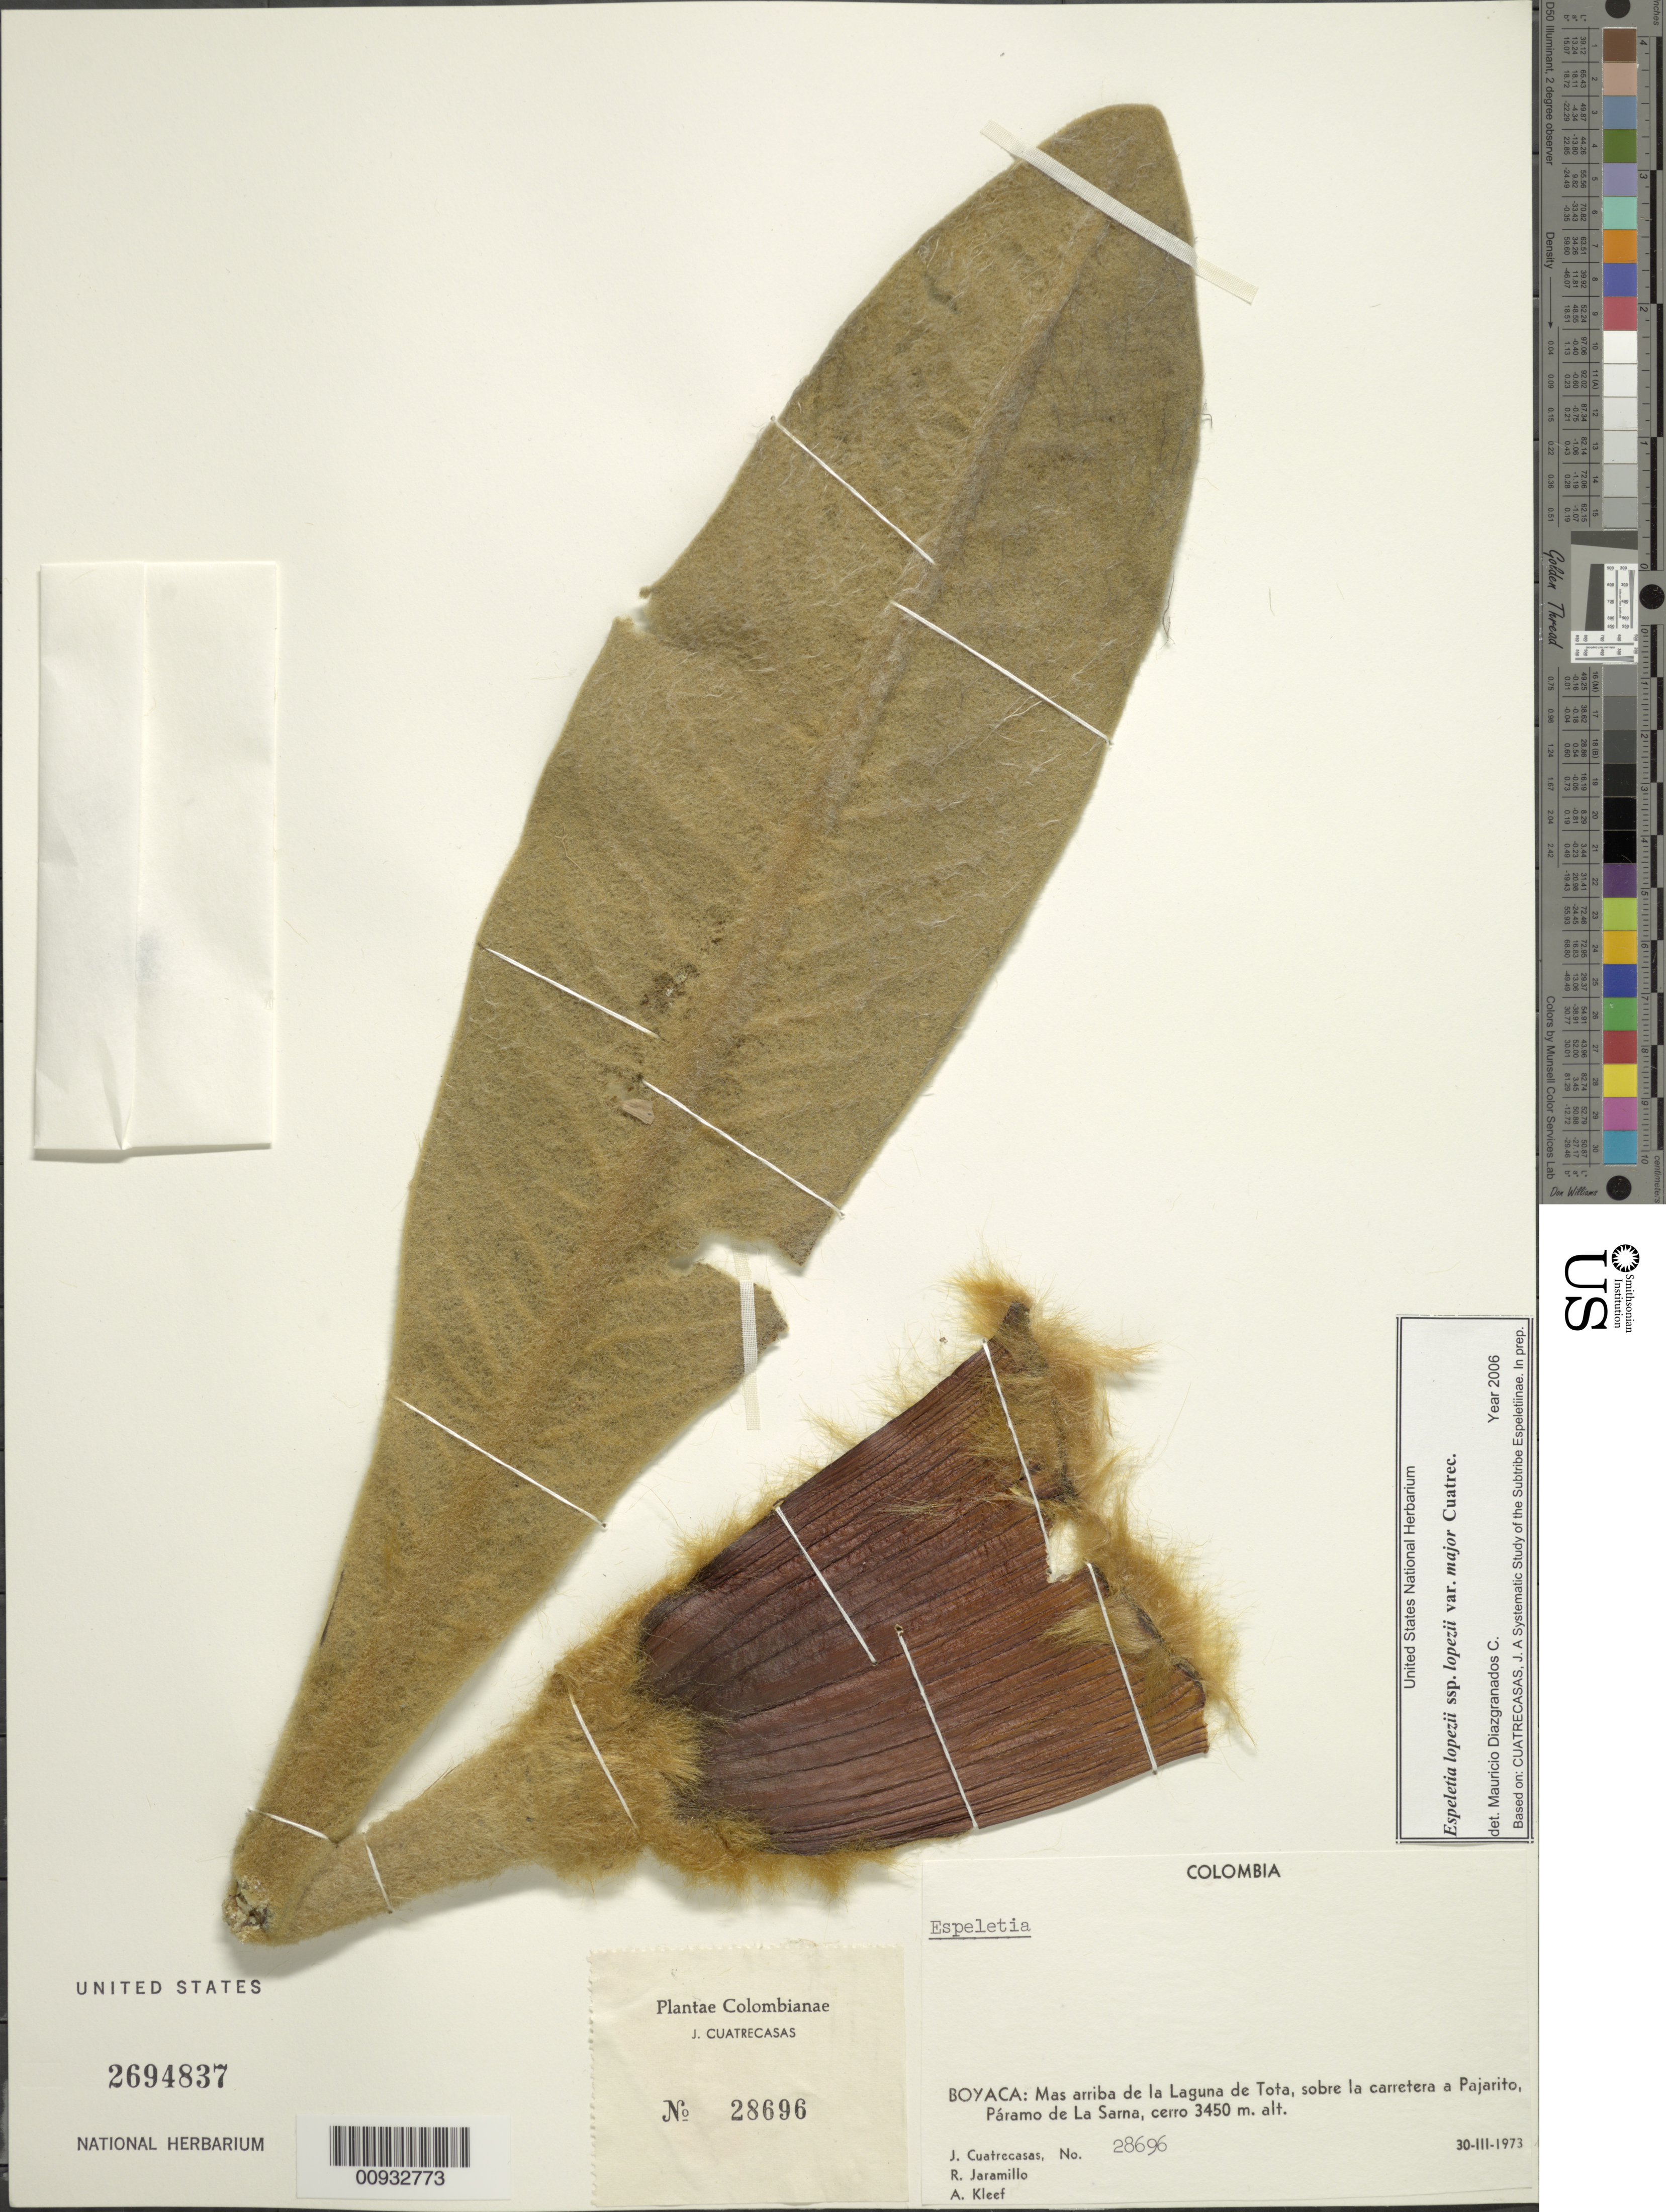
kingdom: Plantae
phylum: Tracheophyta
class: Magnoliopsida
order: Asterales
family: Asteraceae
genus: Espeletia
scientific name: Espeletia lopezii var. major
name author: Cuatrec.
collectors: J. Cuatrecasas, R. Jaramillo M. & A. Kleef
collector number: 28696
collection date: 1973-03-30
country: Colombia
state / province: Boyacá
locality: Mas arriba de la Laguna de Tota, sobre la carretera a Pajarito. Paramo de La Sarna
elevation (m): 3450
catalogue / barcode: US 2694837